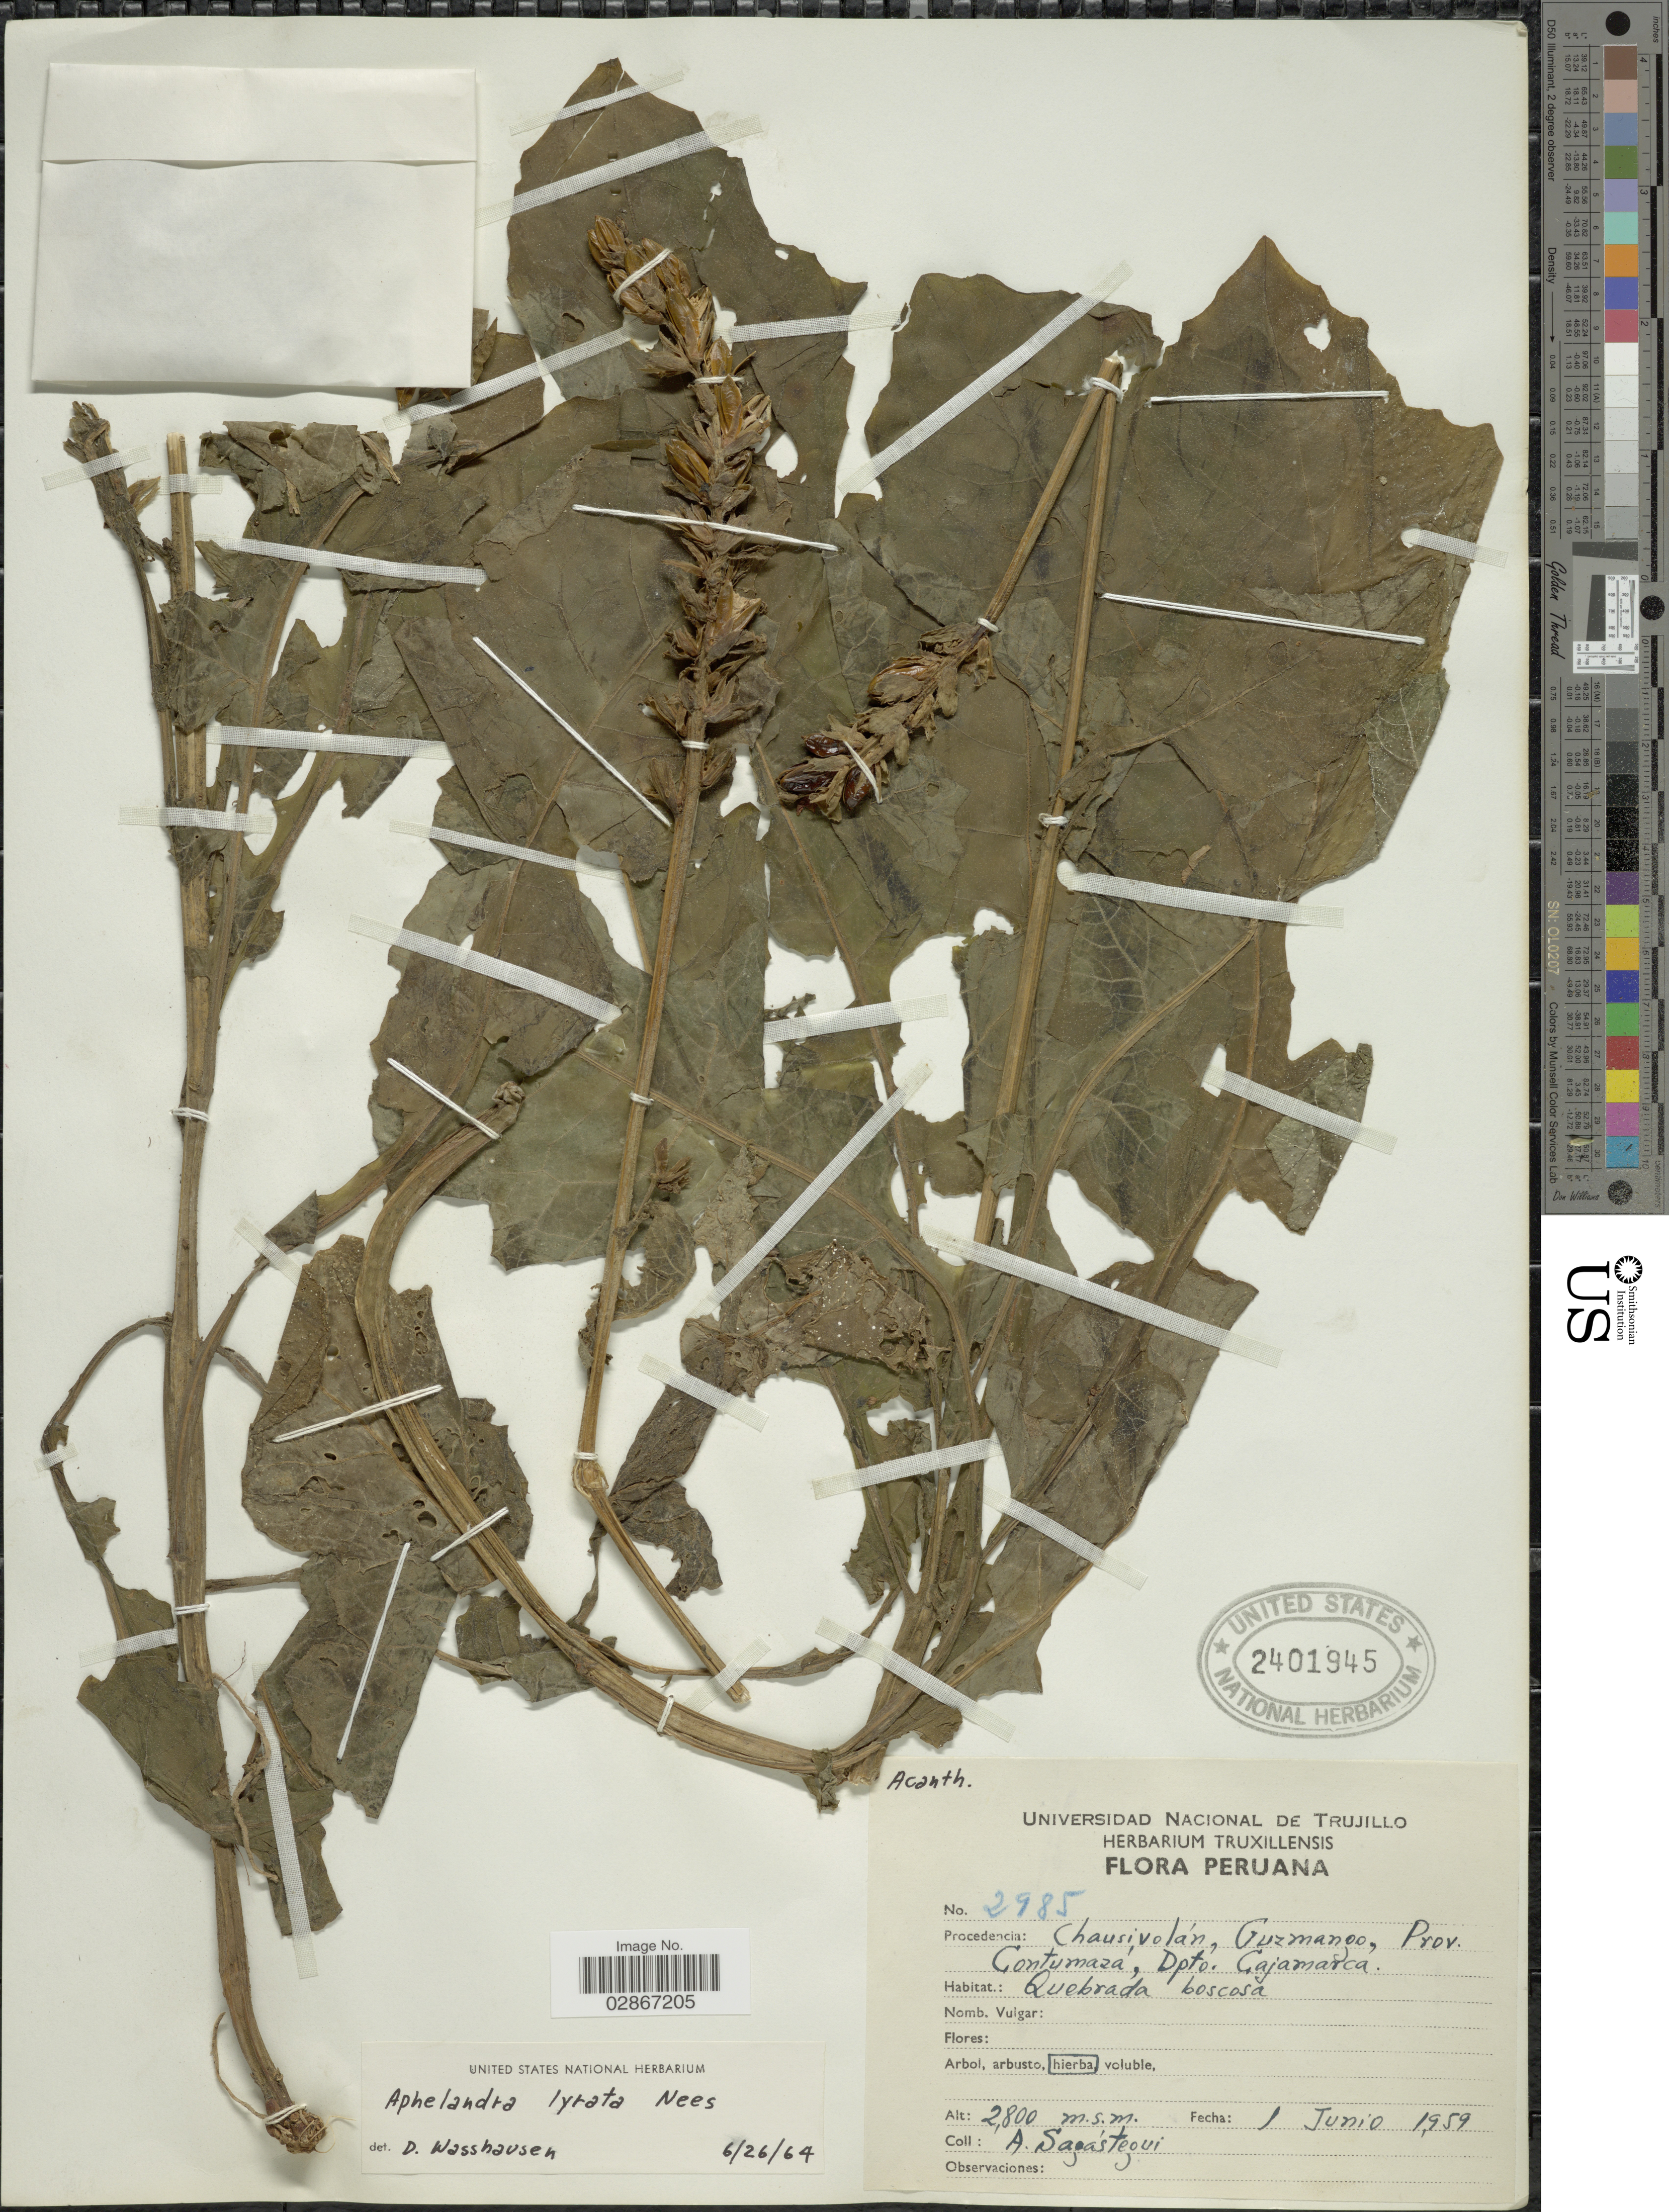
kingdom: Plantae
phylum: Tracheophyta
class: Magnoliopsida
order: Lamiales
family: Acanthaceae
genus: Aphelandra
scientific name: Aphelandra lyrata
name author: Nees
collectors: A. Sagastegui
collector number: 2985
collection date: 1959-06-01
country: Peru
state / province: Cajamarca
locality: Chausivolán, Guzmango, Prov. Contumazá, Dpto. Cajamarca. Quebrada Boscosa.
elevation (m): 2800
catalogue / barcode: US 2401945